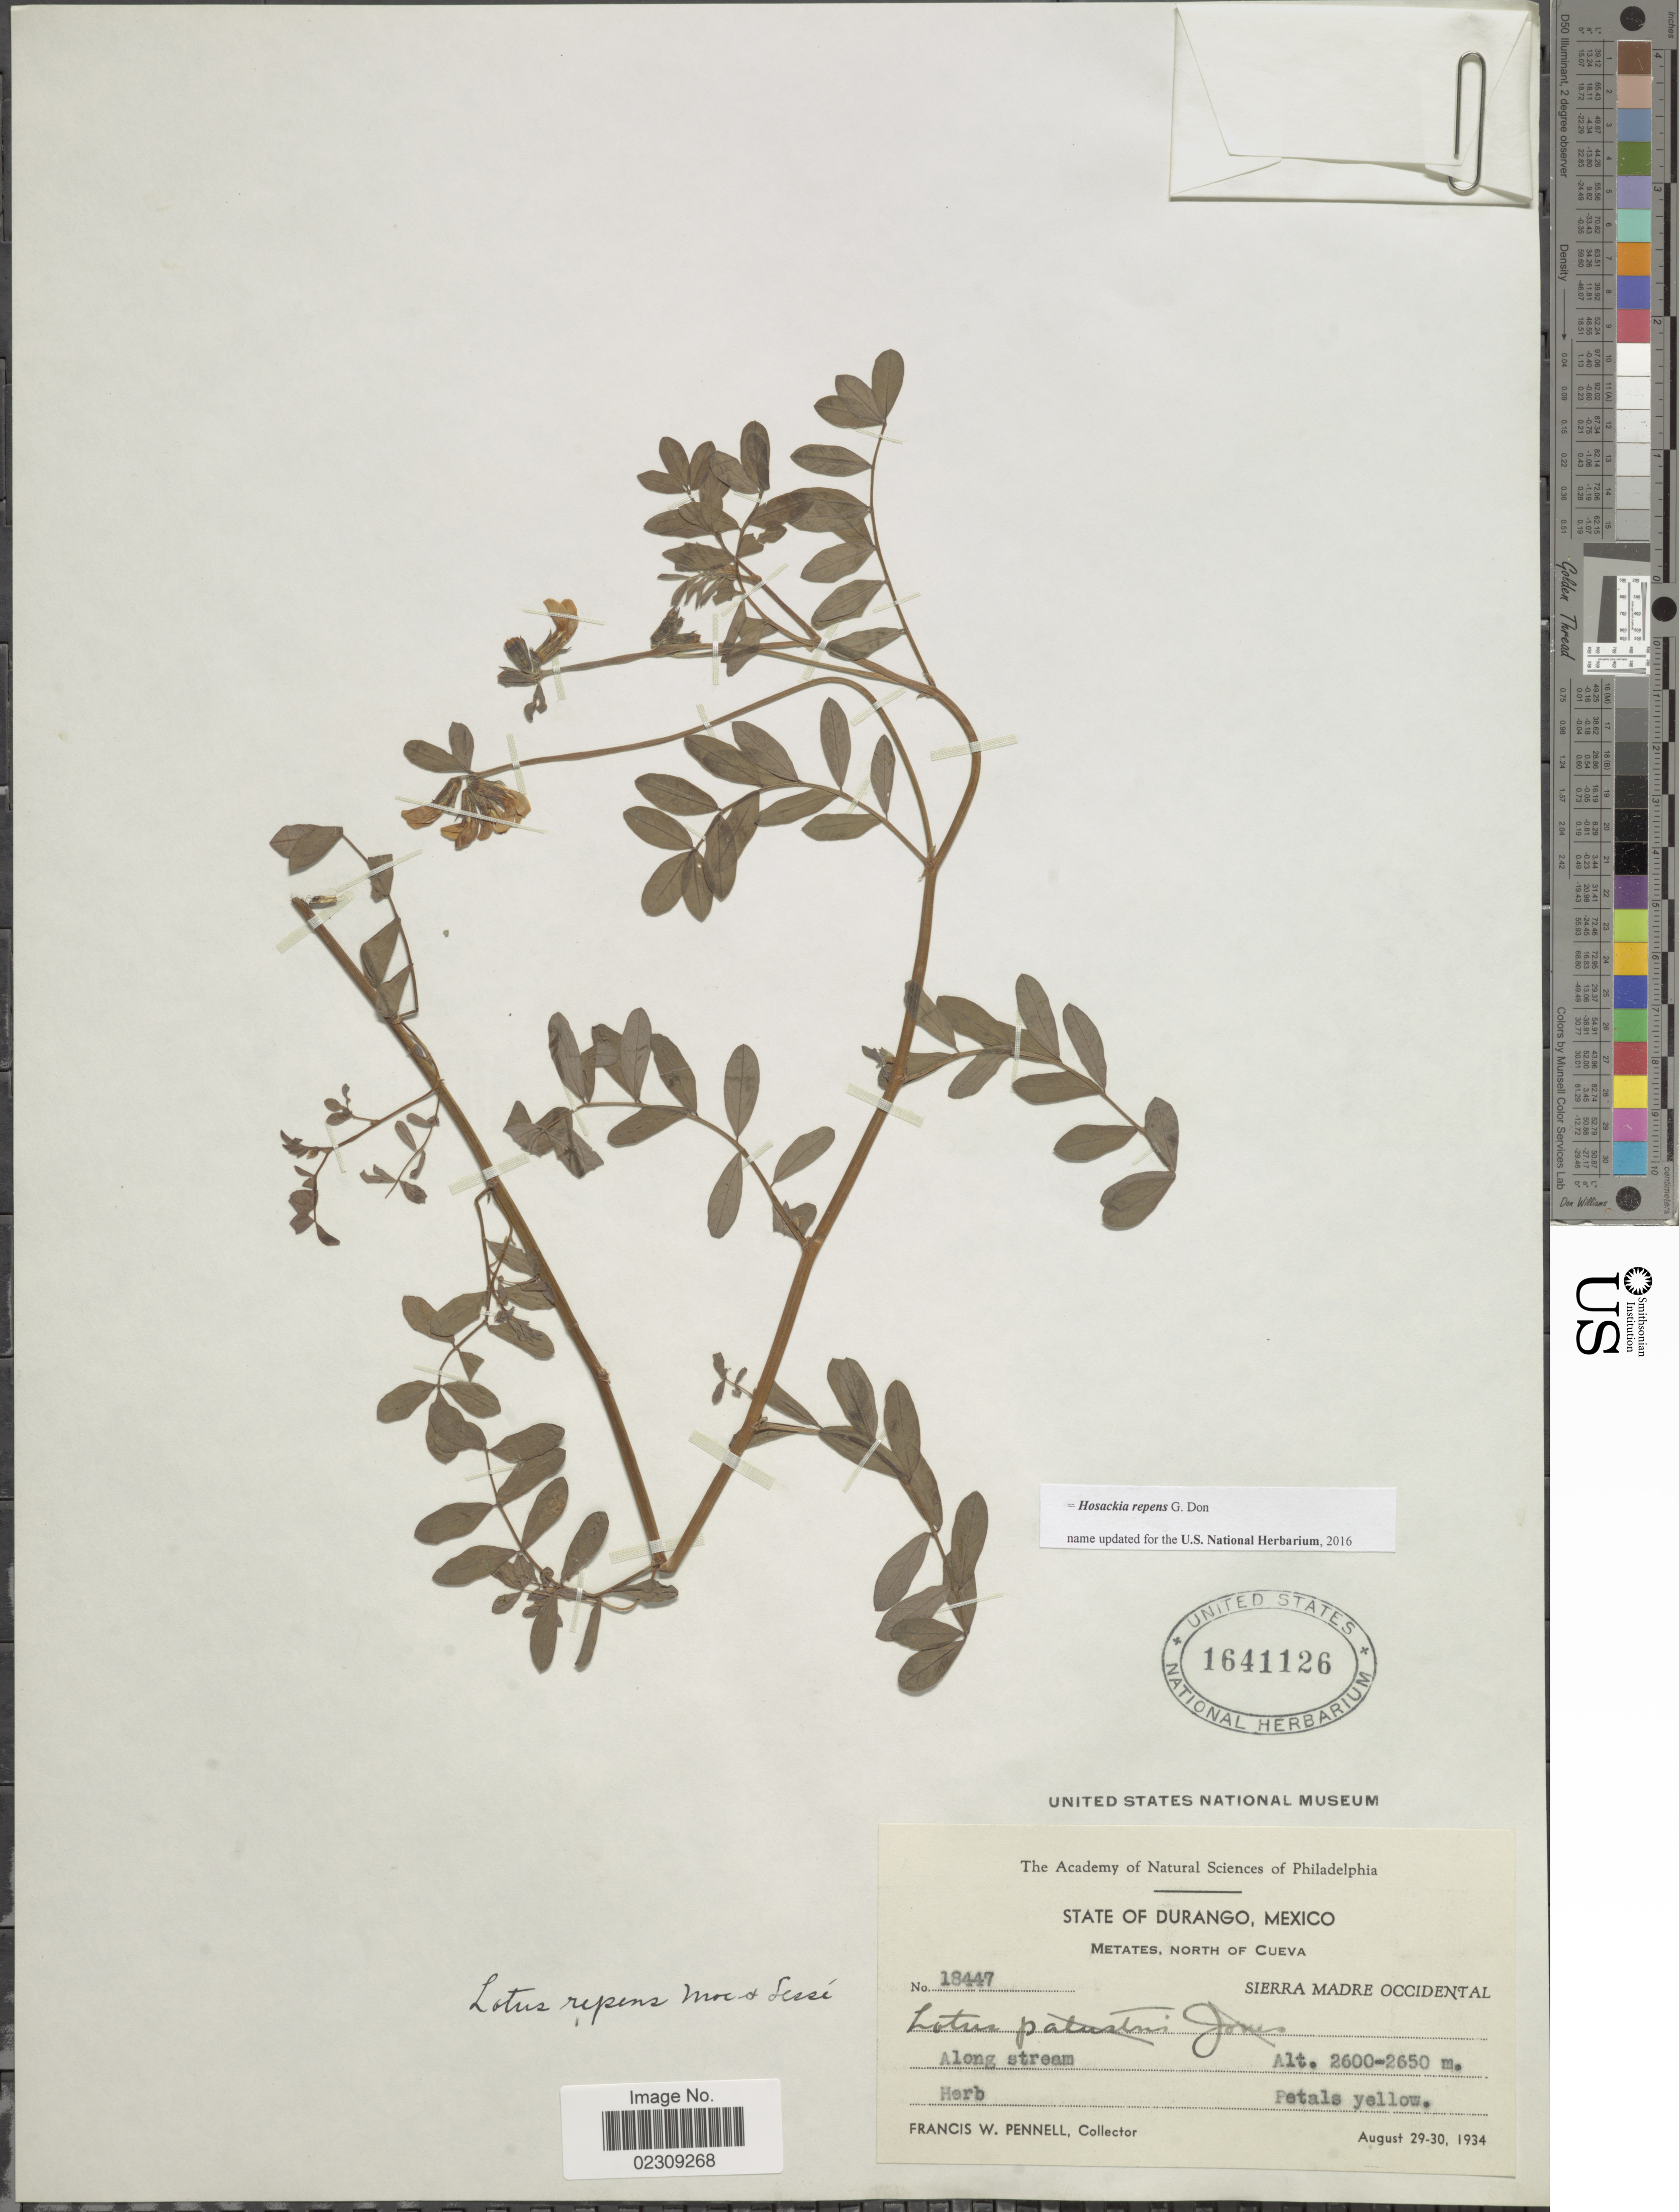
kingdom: Plantae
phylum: Tracheophyta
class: Magnoliopsida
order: Fabales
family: Fabaceae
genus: Hosackia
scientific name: Hosackia repens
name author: G. Don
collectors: F. W. Pennell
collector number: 18447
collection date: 1934-08-29/1934-08-30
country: Mexico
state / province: Durango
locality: Metates, North of Cueva, Sierra Madre Occidental, Along stream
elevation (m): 2600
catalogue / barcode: US 1641126